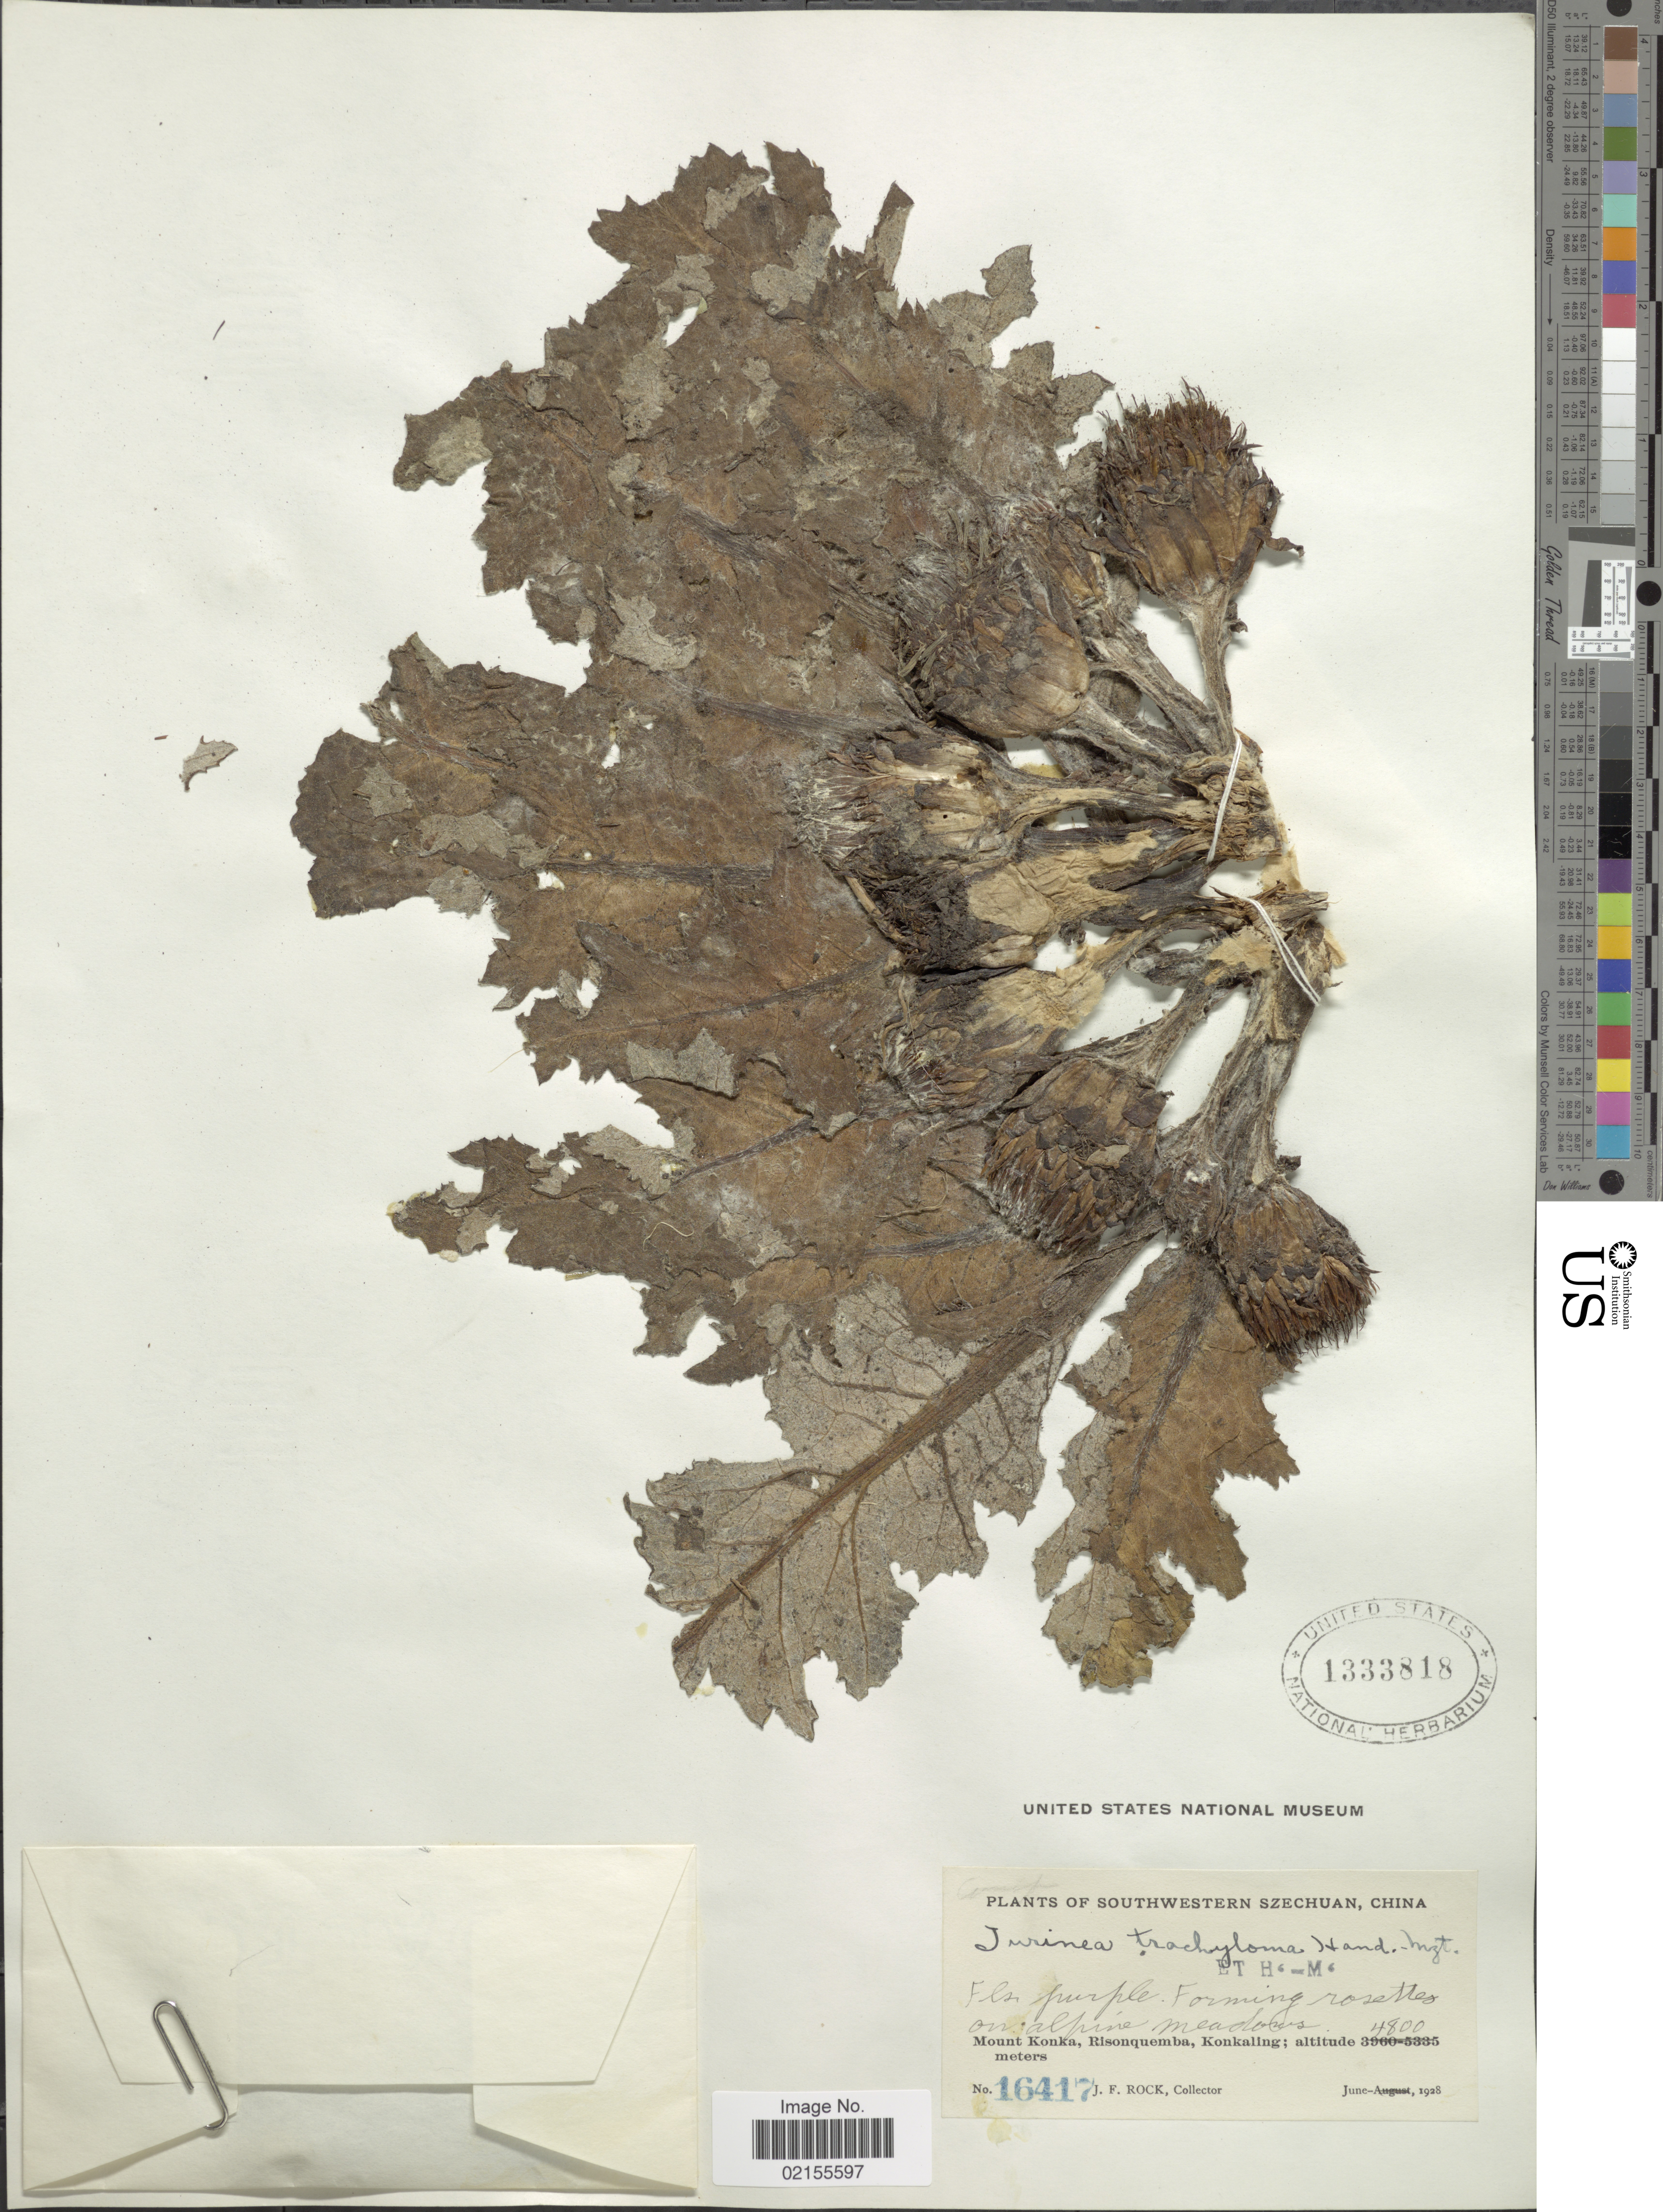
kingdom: Plantae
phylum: Tracheophyta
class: Magnoliopsida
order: Asterales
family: Asteraceae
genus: Dolomiaea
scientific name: Dolomiaea souliei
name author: (Franch.) C. Shih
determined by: Chen, Yousheng S.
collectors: J. Rock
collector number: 16417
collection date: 1928-06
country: China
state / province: Sichuan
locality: Southwestern Szechuan, On alpine meadows, Mount Konka, Risonquemba, Konkaling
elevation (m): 4800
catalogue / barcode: US 1333818